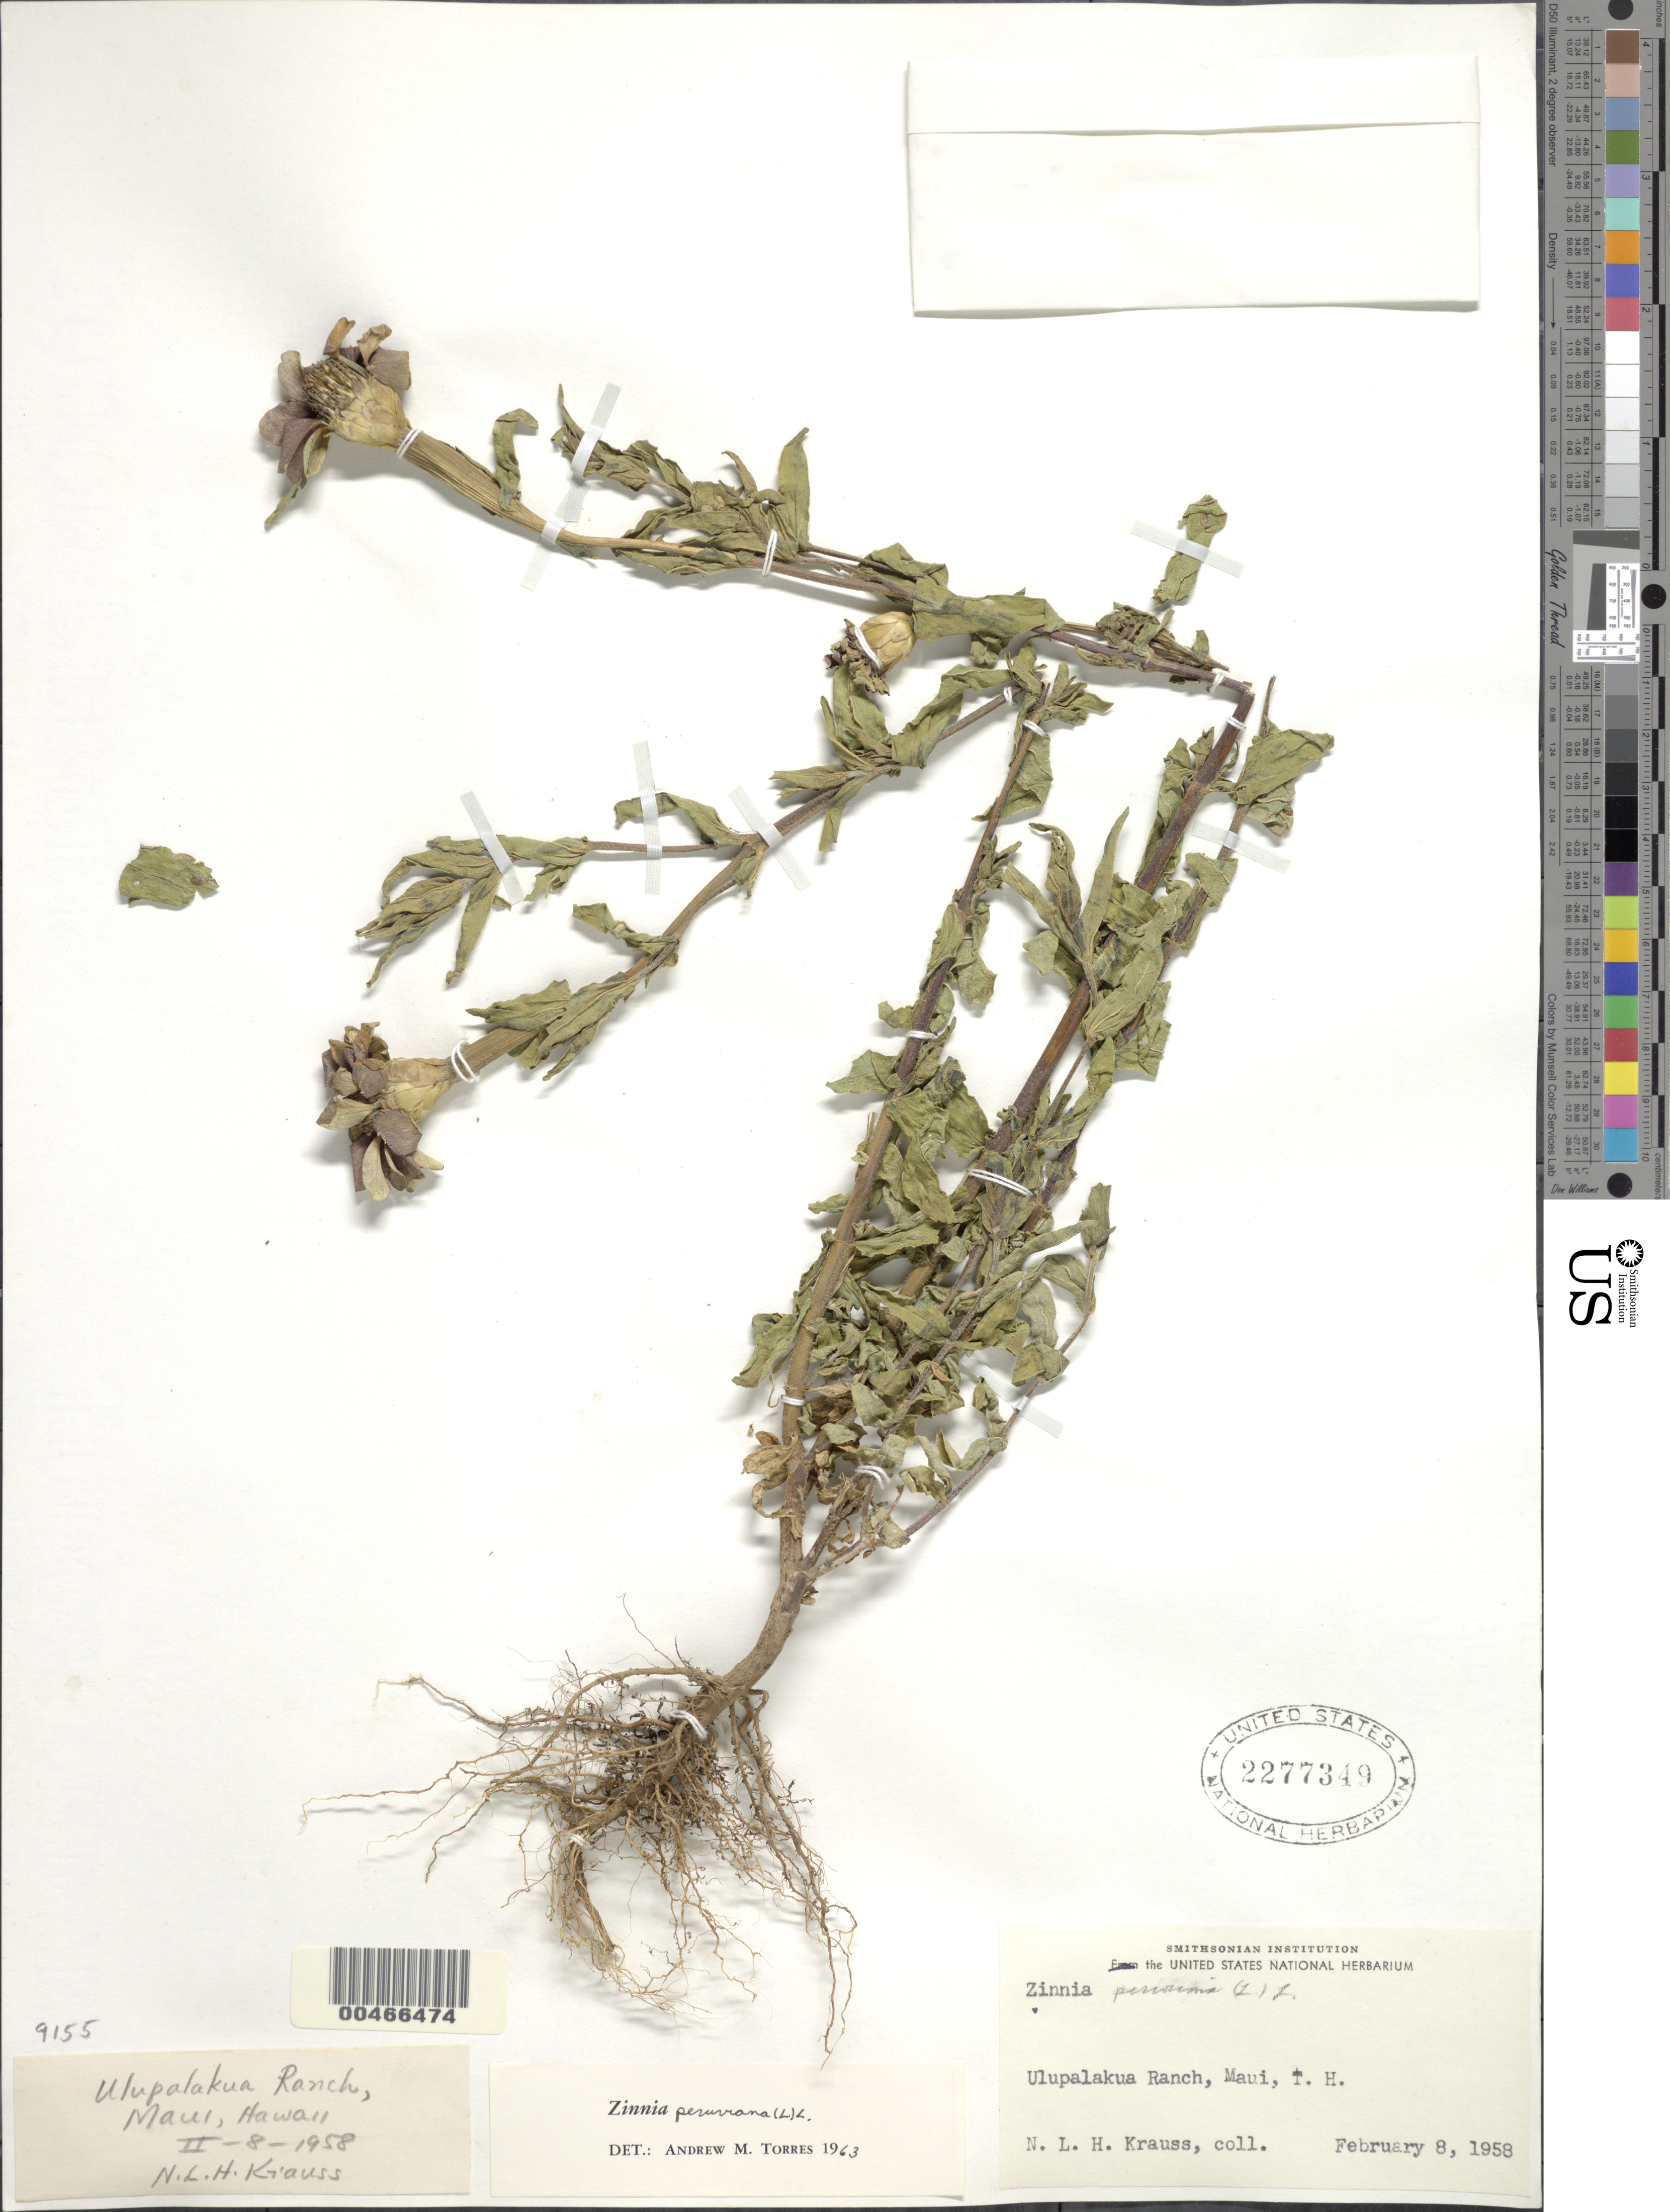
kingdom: Plantae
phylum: Tracheophyta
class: Magnoliopsida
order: Asterales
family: Asteraceae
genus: Zinnia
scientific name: Zinnia peruviana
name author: (L.) L.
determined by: Torres, A. M.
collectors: N. Krauss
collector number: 9155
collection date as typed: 8 Feb 1958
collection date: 1958-02-08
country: United States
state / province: Hawaii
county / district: Maui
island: Maui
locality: Ulupalakua Ranch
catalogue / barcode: US 2277349